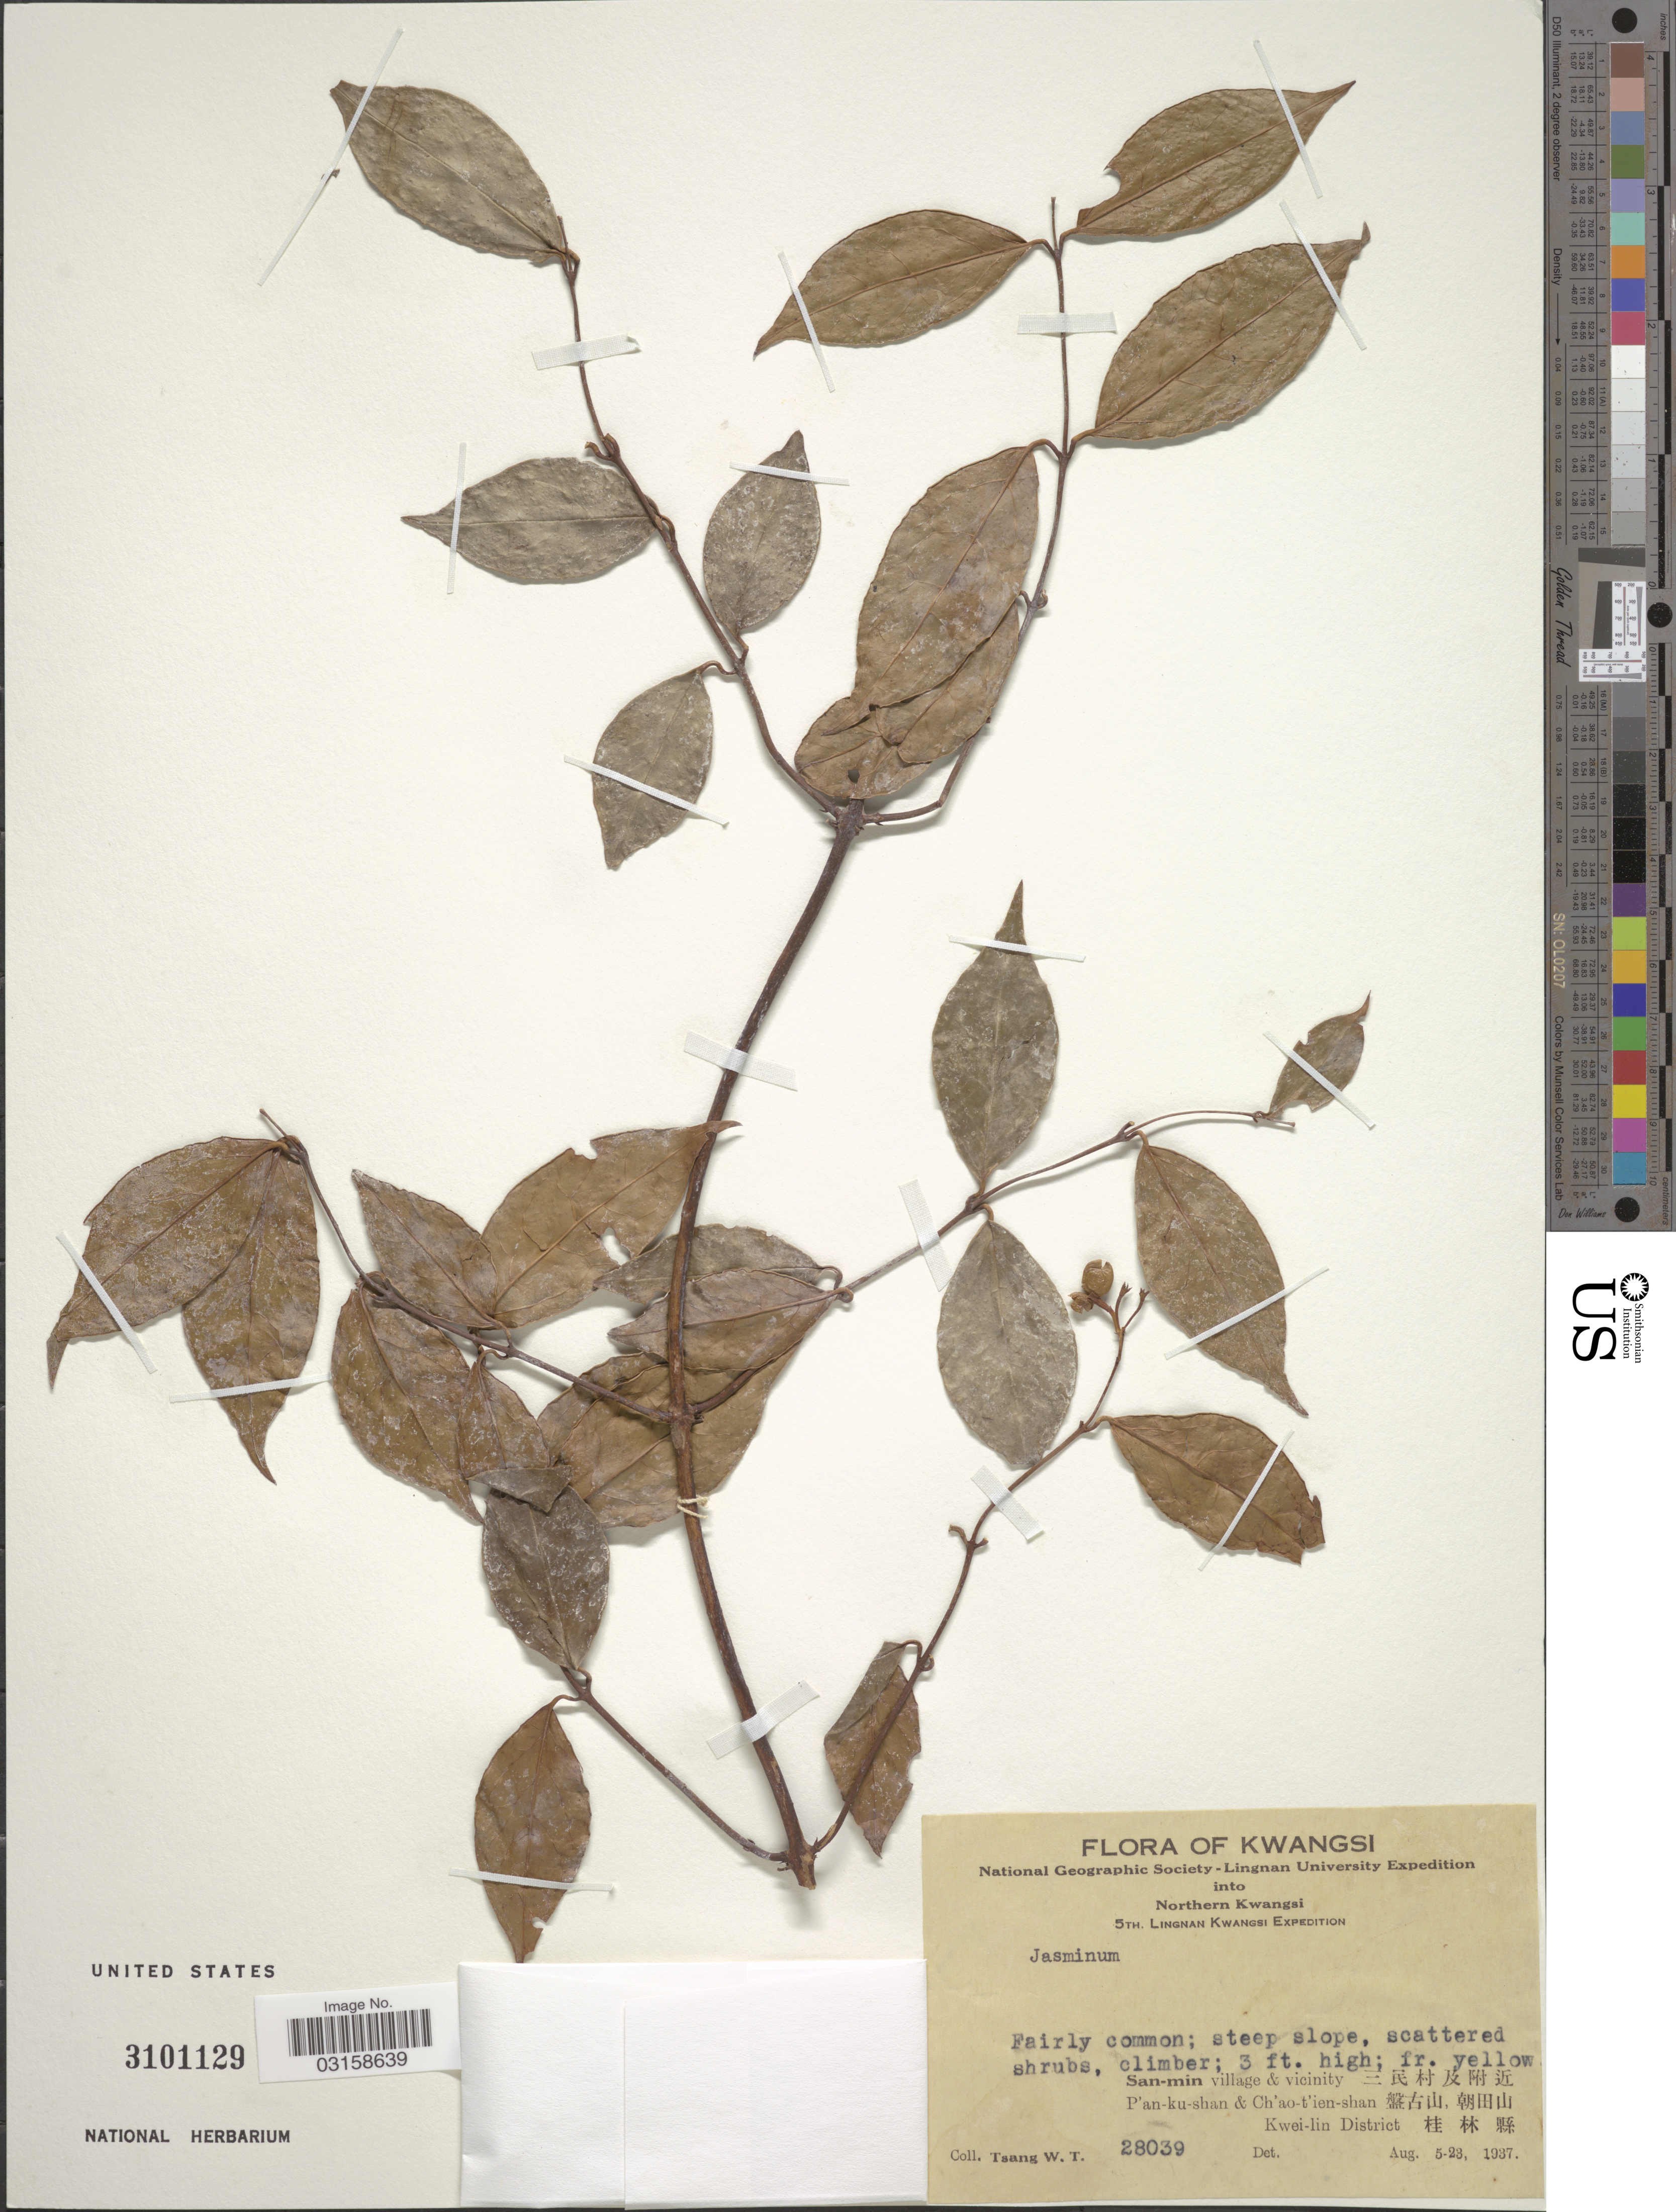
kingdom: Plantae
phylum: Tracheophyta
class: Magnoliopsida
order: Lamiales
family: Oleaceae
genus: Jasminum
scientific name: Jasminum sp.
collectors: W. T. Tsang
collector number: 28039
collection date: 1937-08-05/1937-08-23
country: China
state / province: Guangxi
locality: San-min village & vicinity P'an-ku-shan & Ch'ao-t'ien-shan Kwei-lin District .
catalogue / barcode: US 3101129